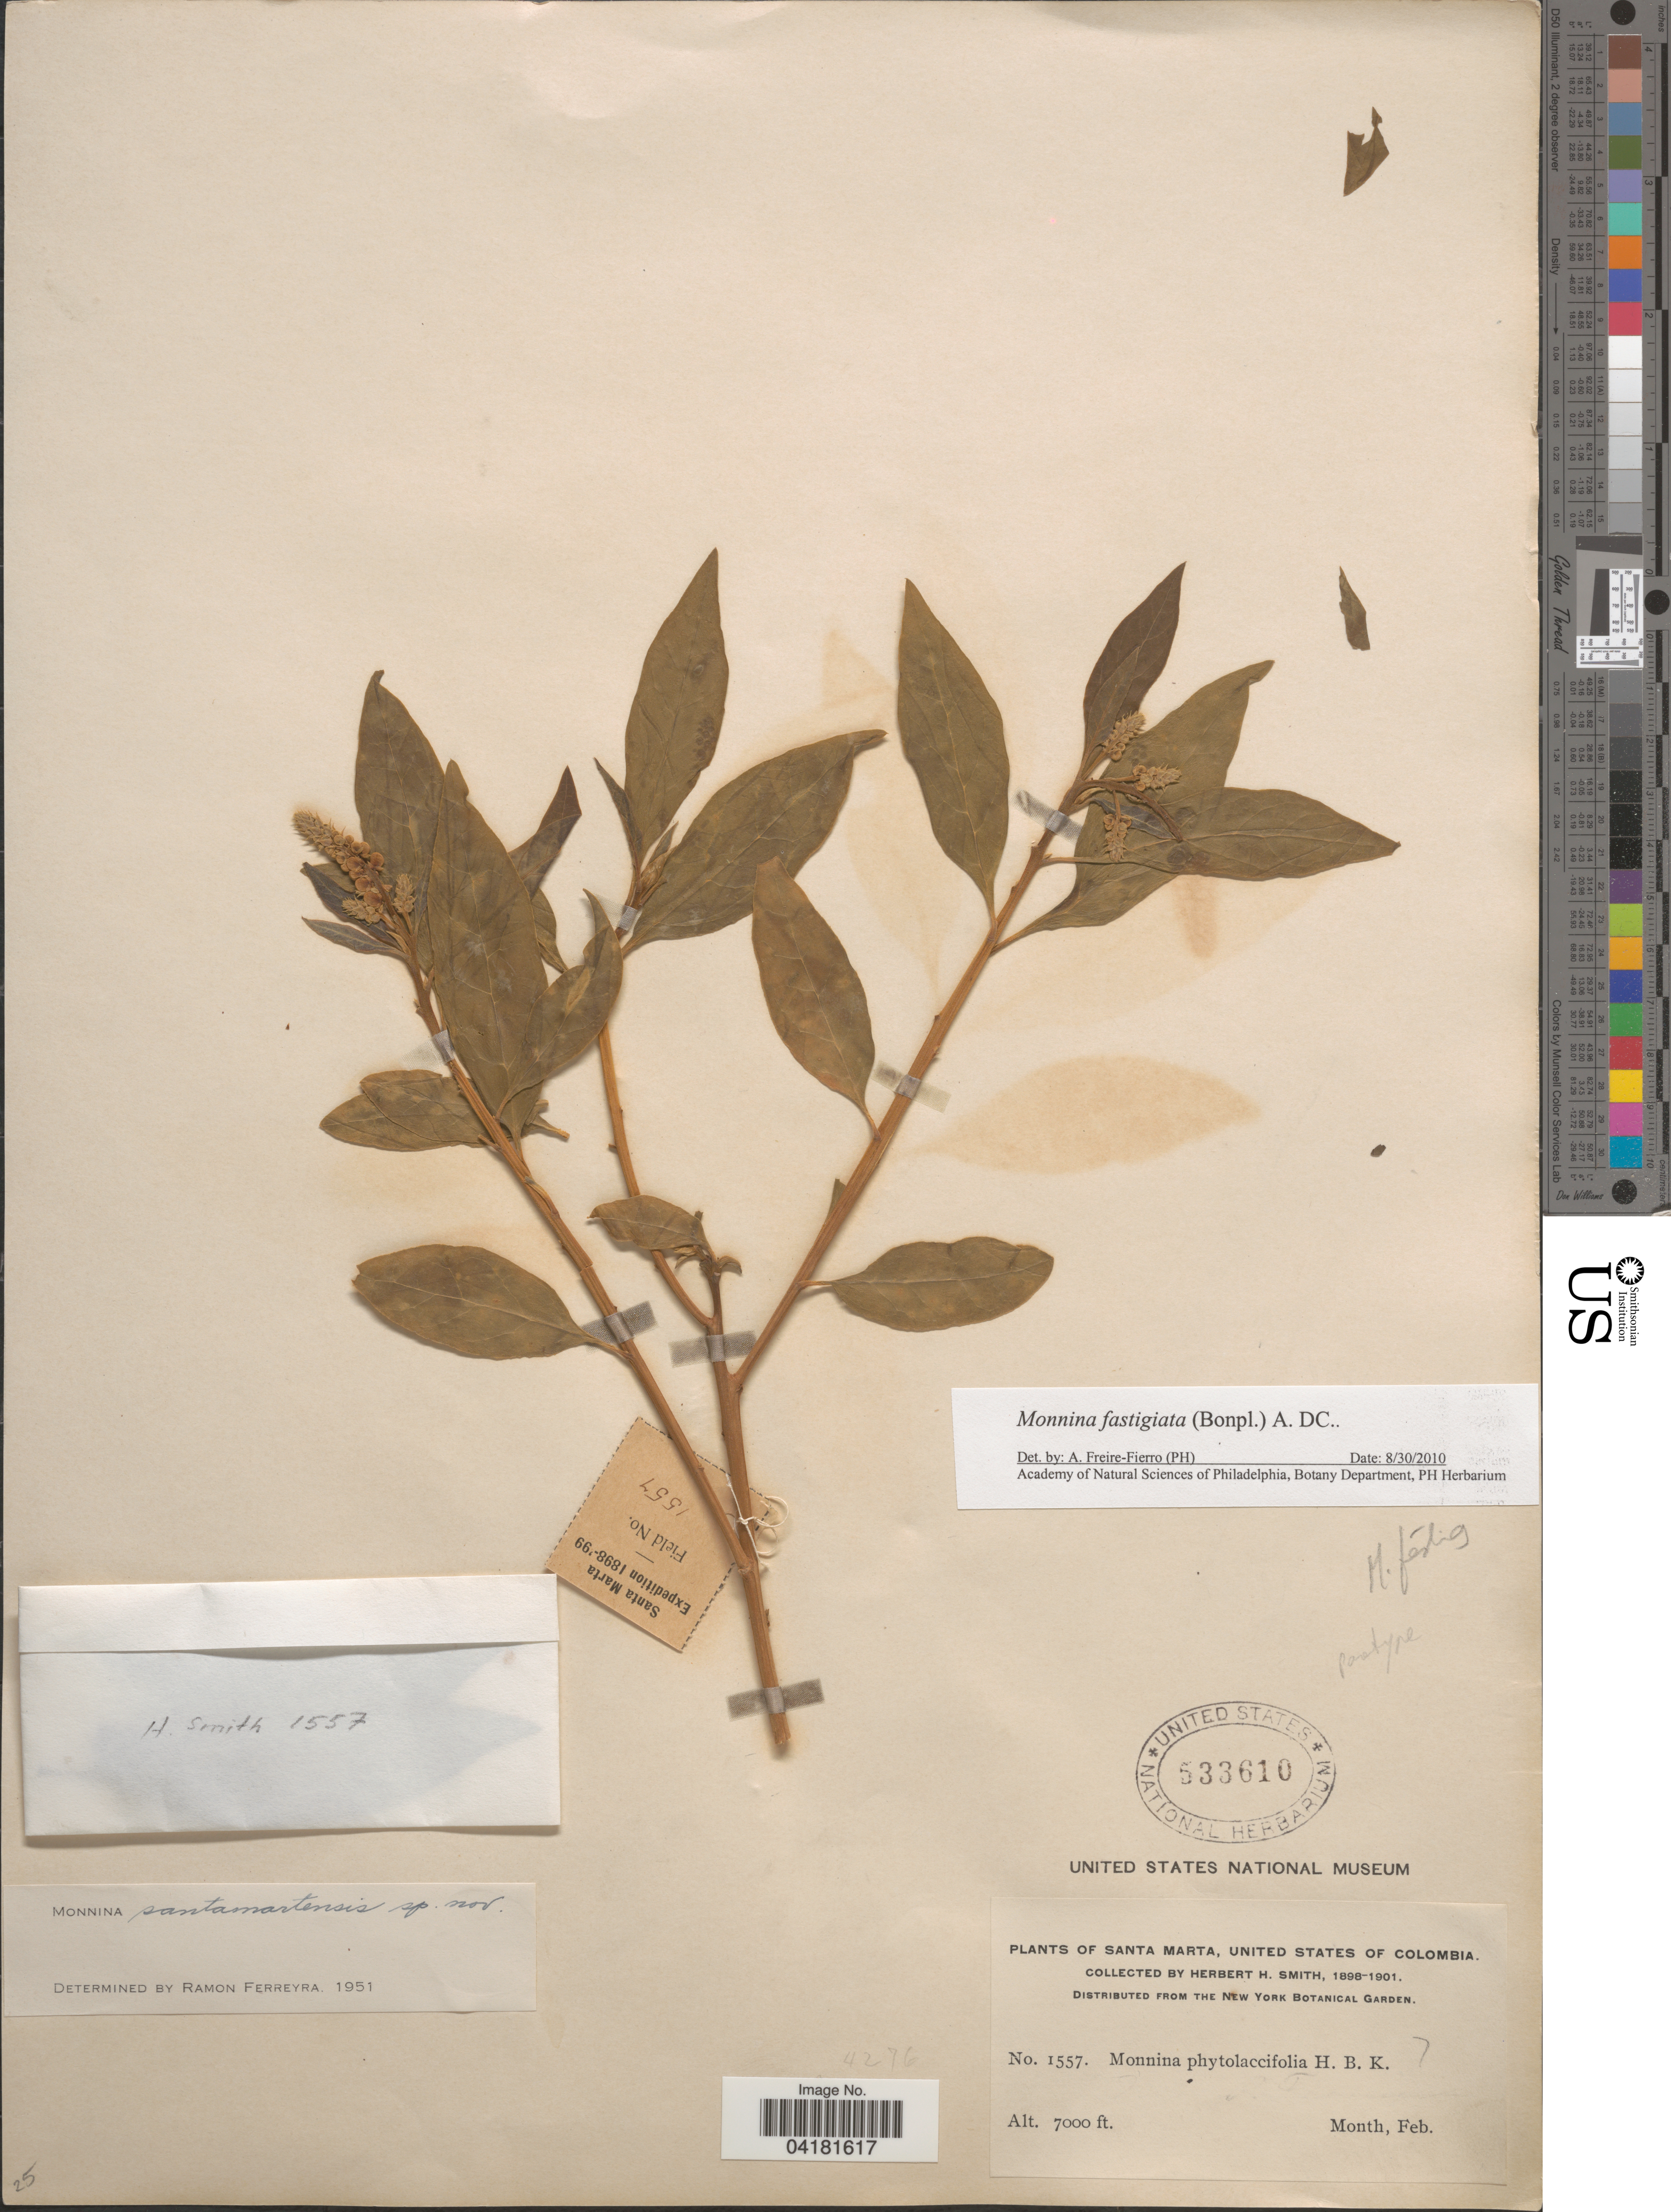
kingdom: Plantae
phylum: Tracheophyta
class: Magnoliopsida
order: Fabales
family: Polygalaceae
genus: Monnina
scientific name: Monnina fastigiata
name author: (Bonpl.) DC.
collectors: Herbert H. Smith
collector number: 1557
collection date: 1898-02/1901-02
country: Colombia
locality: Santa Marta, United States of Colombia.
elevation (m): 2134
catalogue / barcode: US 533610